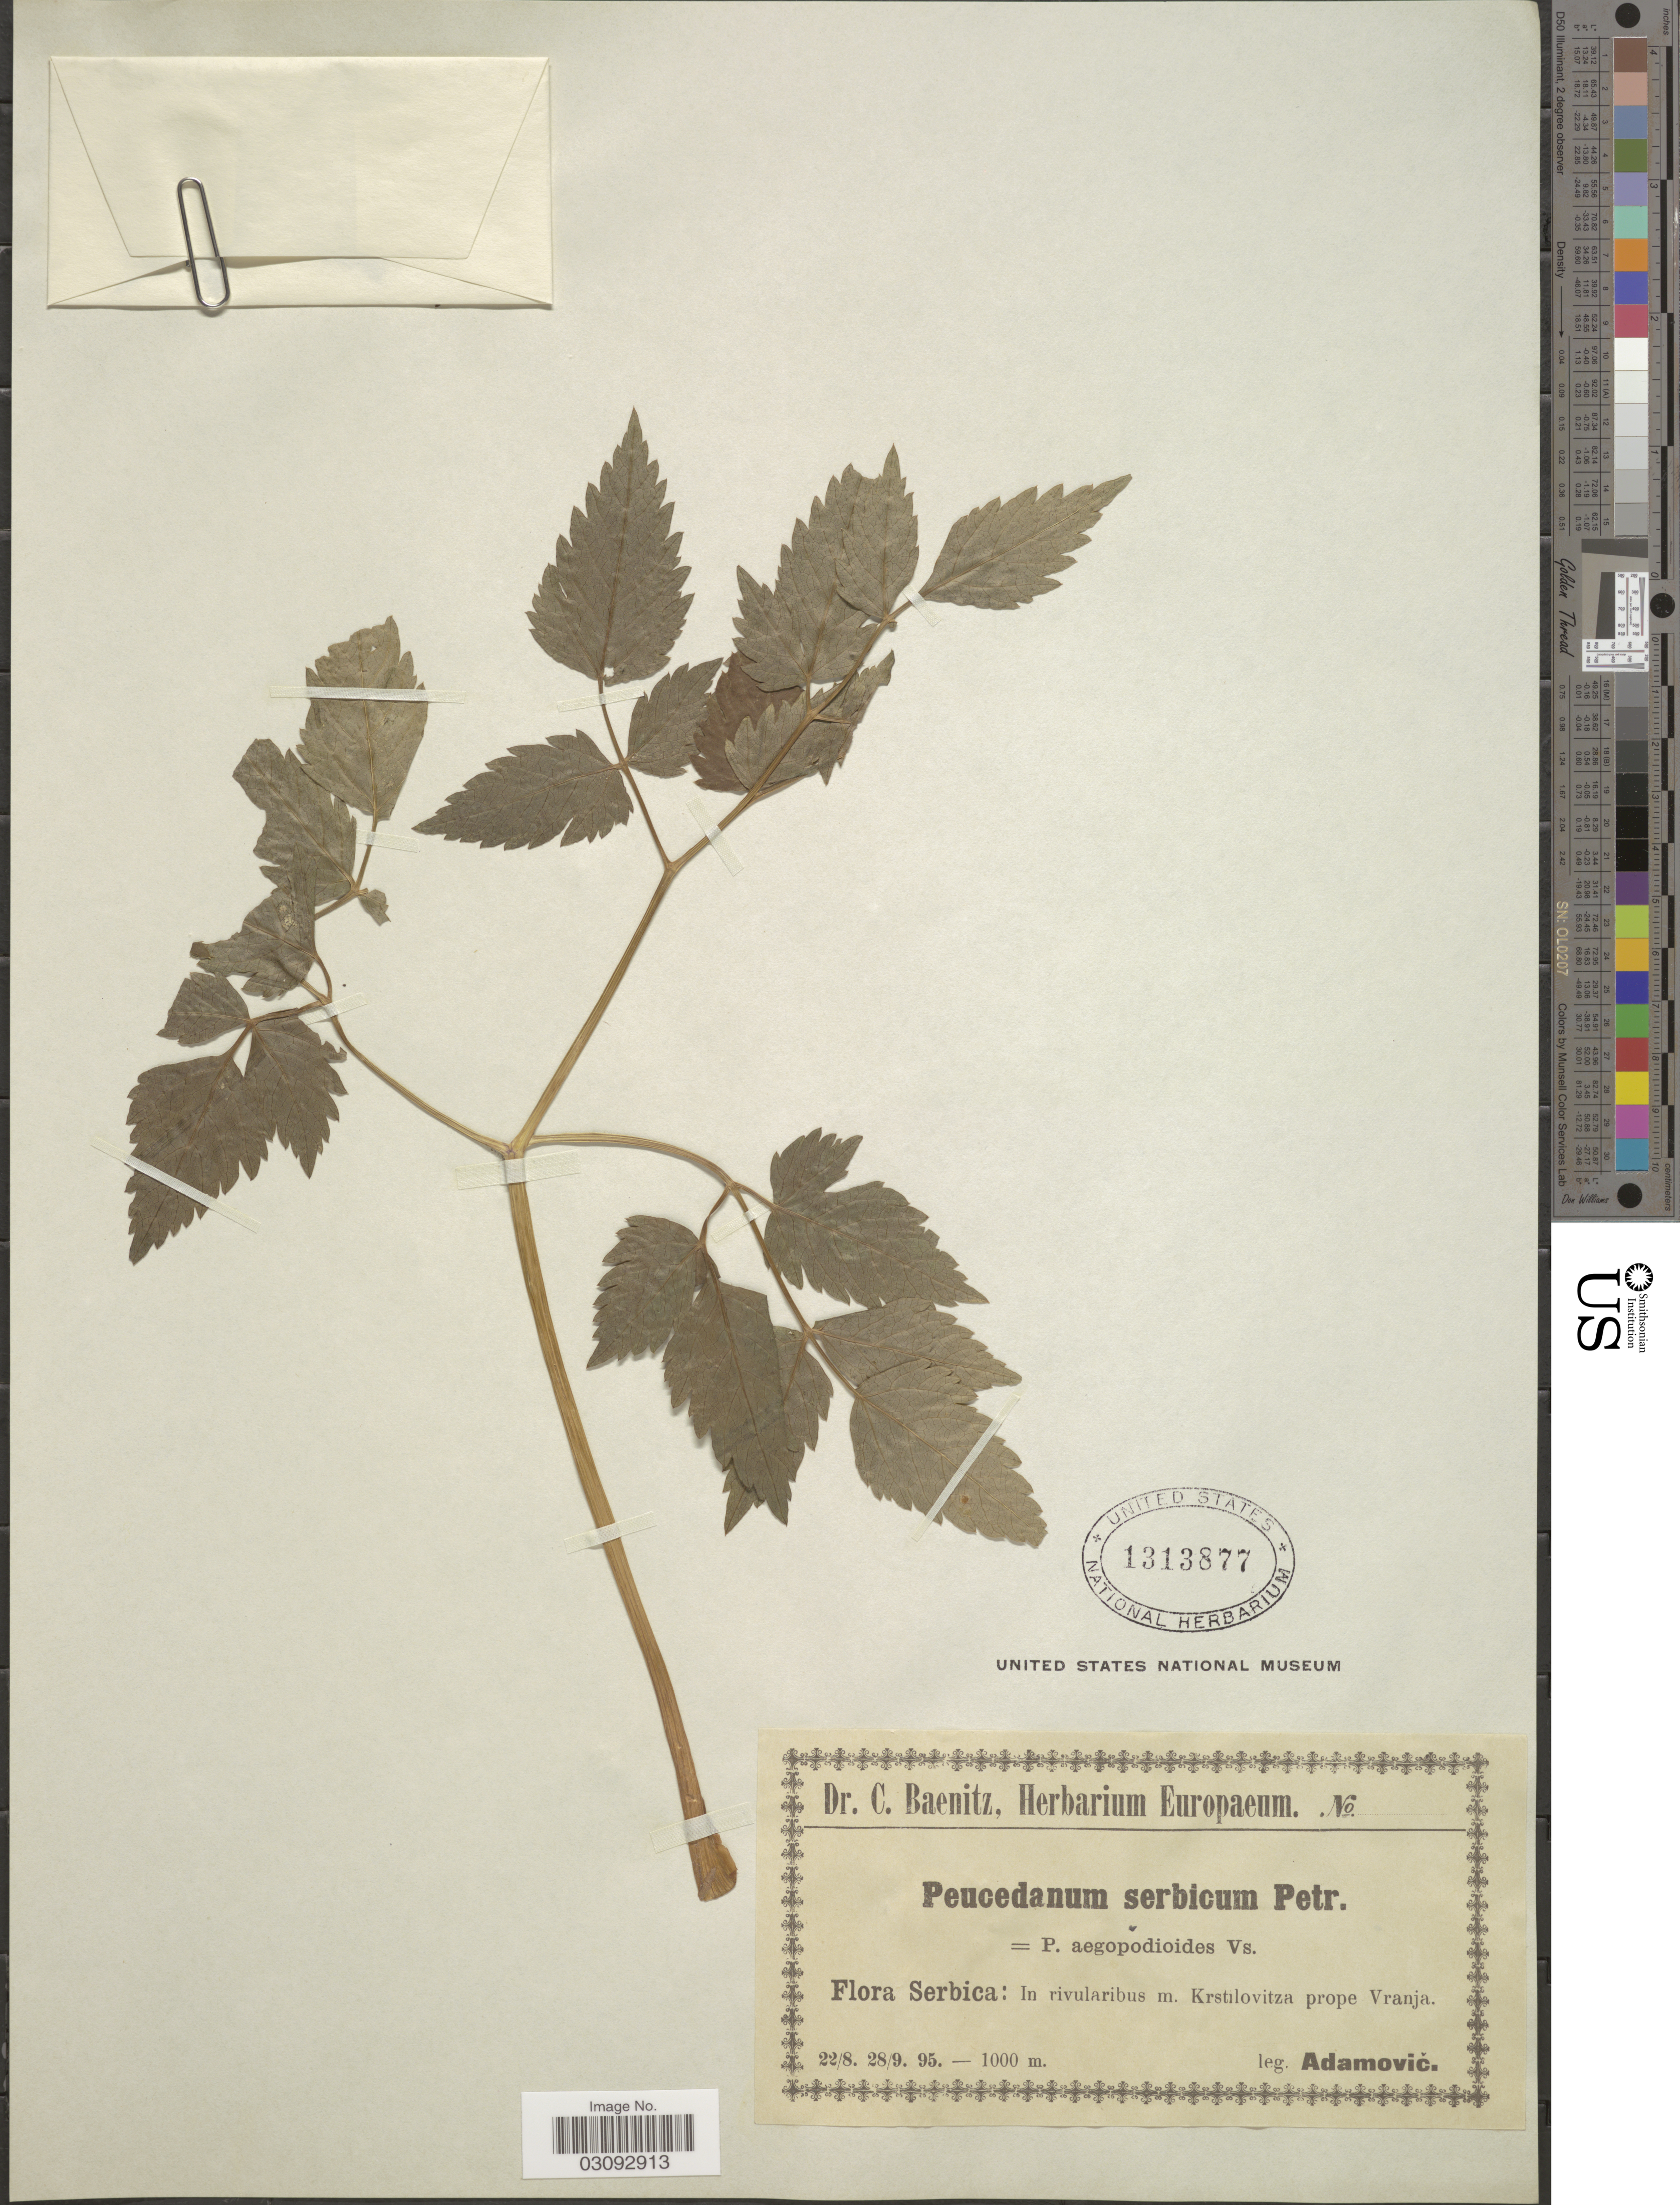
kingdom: Plantae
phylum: Tracheophyta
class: Magnoliopsida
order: Apiales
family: Apiaceae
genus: Peucedanum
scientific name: Peucedanum serbicum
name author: Petrov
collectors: Adamovic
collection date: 1895-08-22/1895-09-28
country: Serbia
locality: Serbica: In rivularibus m. Krstilovitza prope Vranja.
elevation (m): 1000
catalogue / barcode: US 1313877